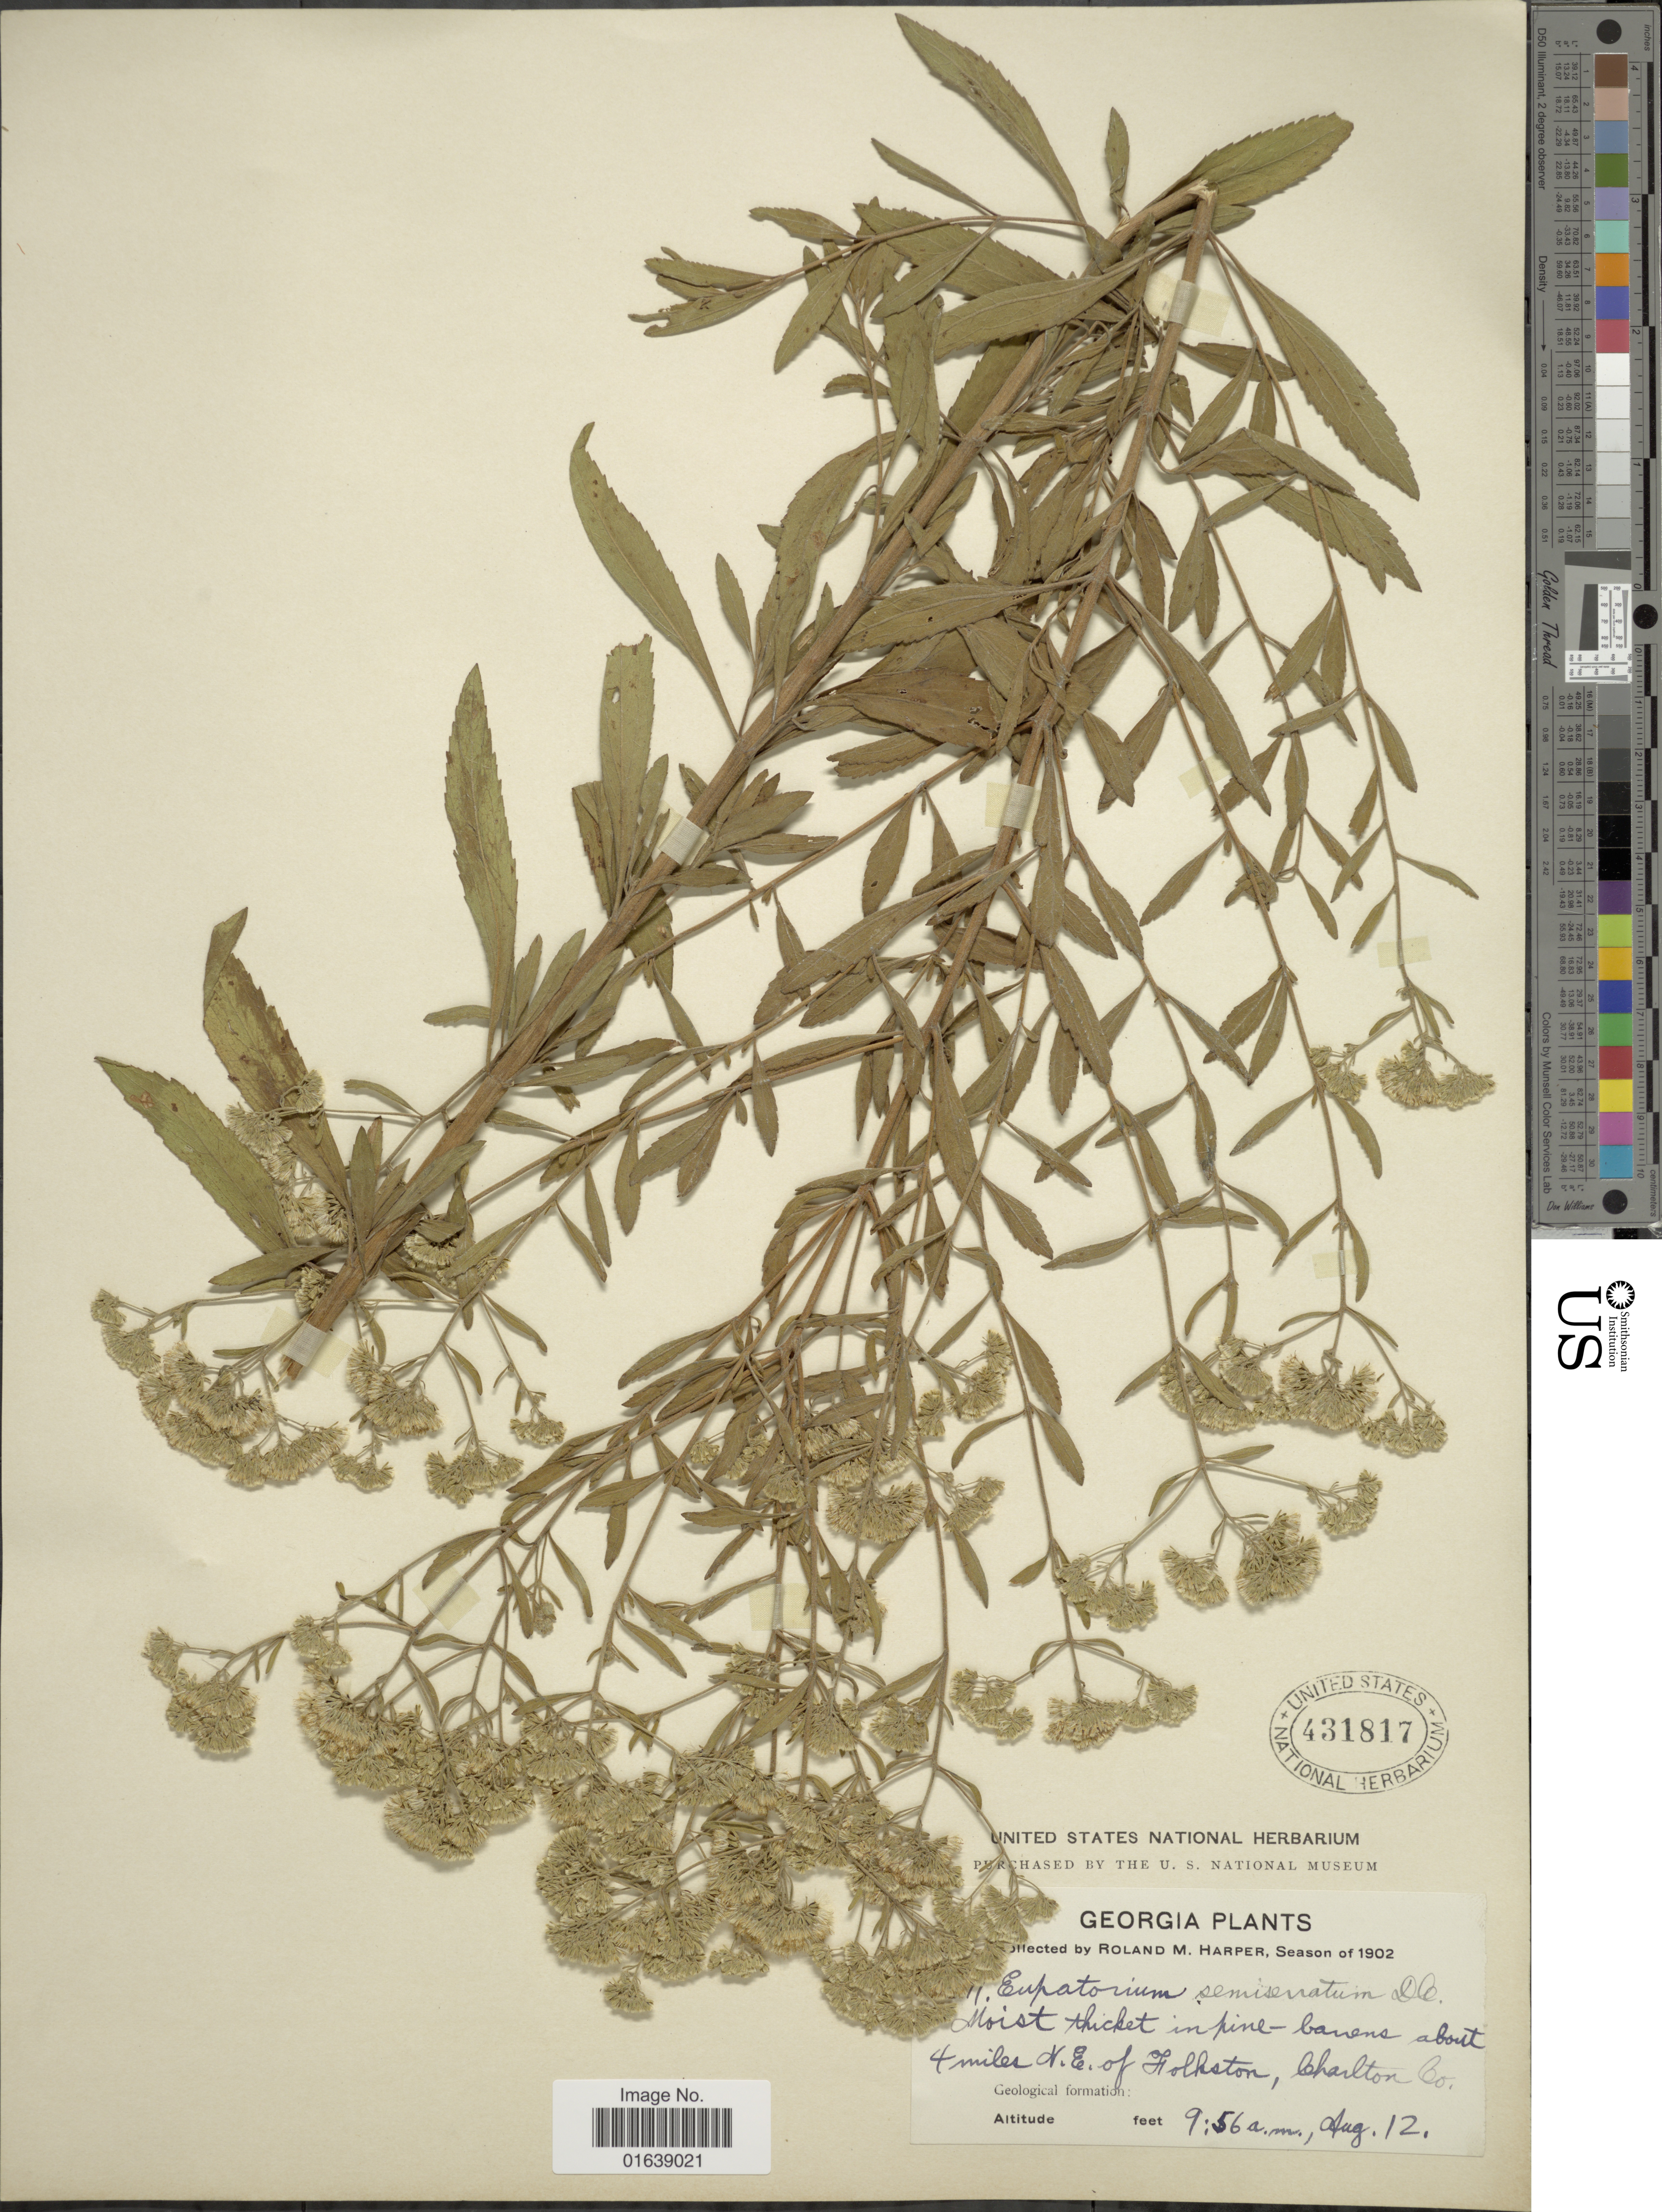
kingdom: Plantae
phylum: Tracheophyta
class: Magnoliopsida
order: Asterales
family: Asteraceae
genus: Eupatorium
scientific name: Eupatorium cuneifolium var. semiserratum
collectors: R. M. Harper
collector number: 11*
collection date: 1902-08-12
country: United States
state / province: Georgia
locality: Moist thicket in pine-barrens about 4 miles N. E. of Folkston, Charlton Co.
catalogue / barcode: US 431817